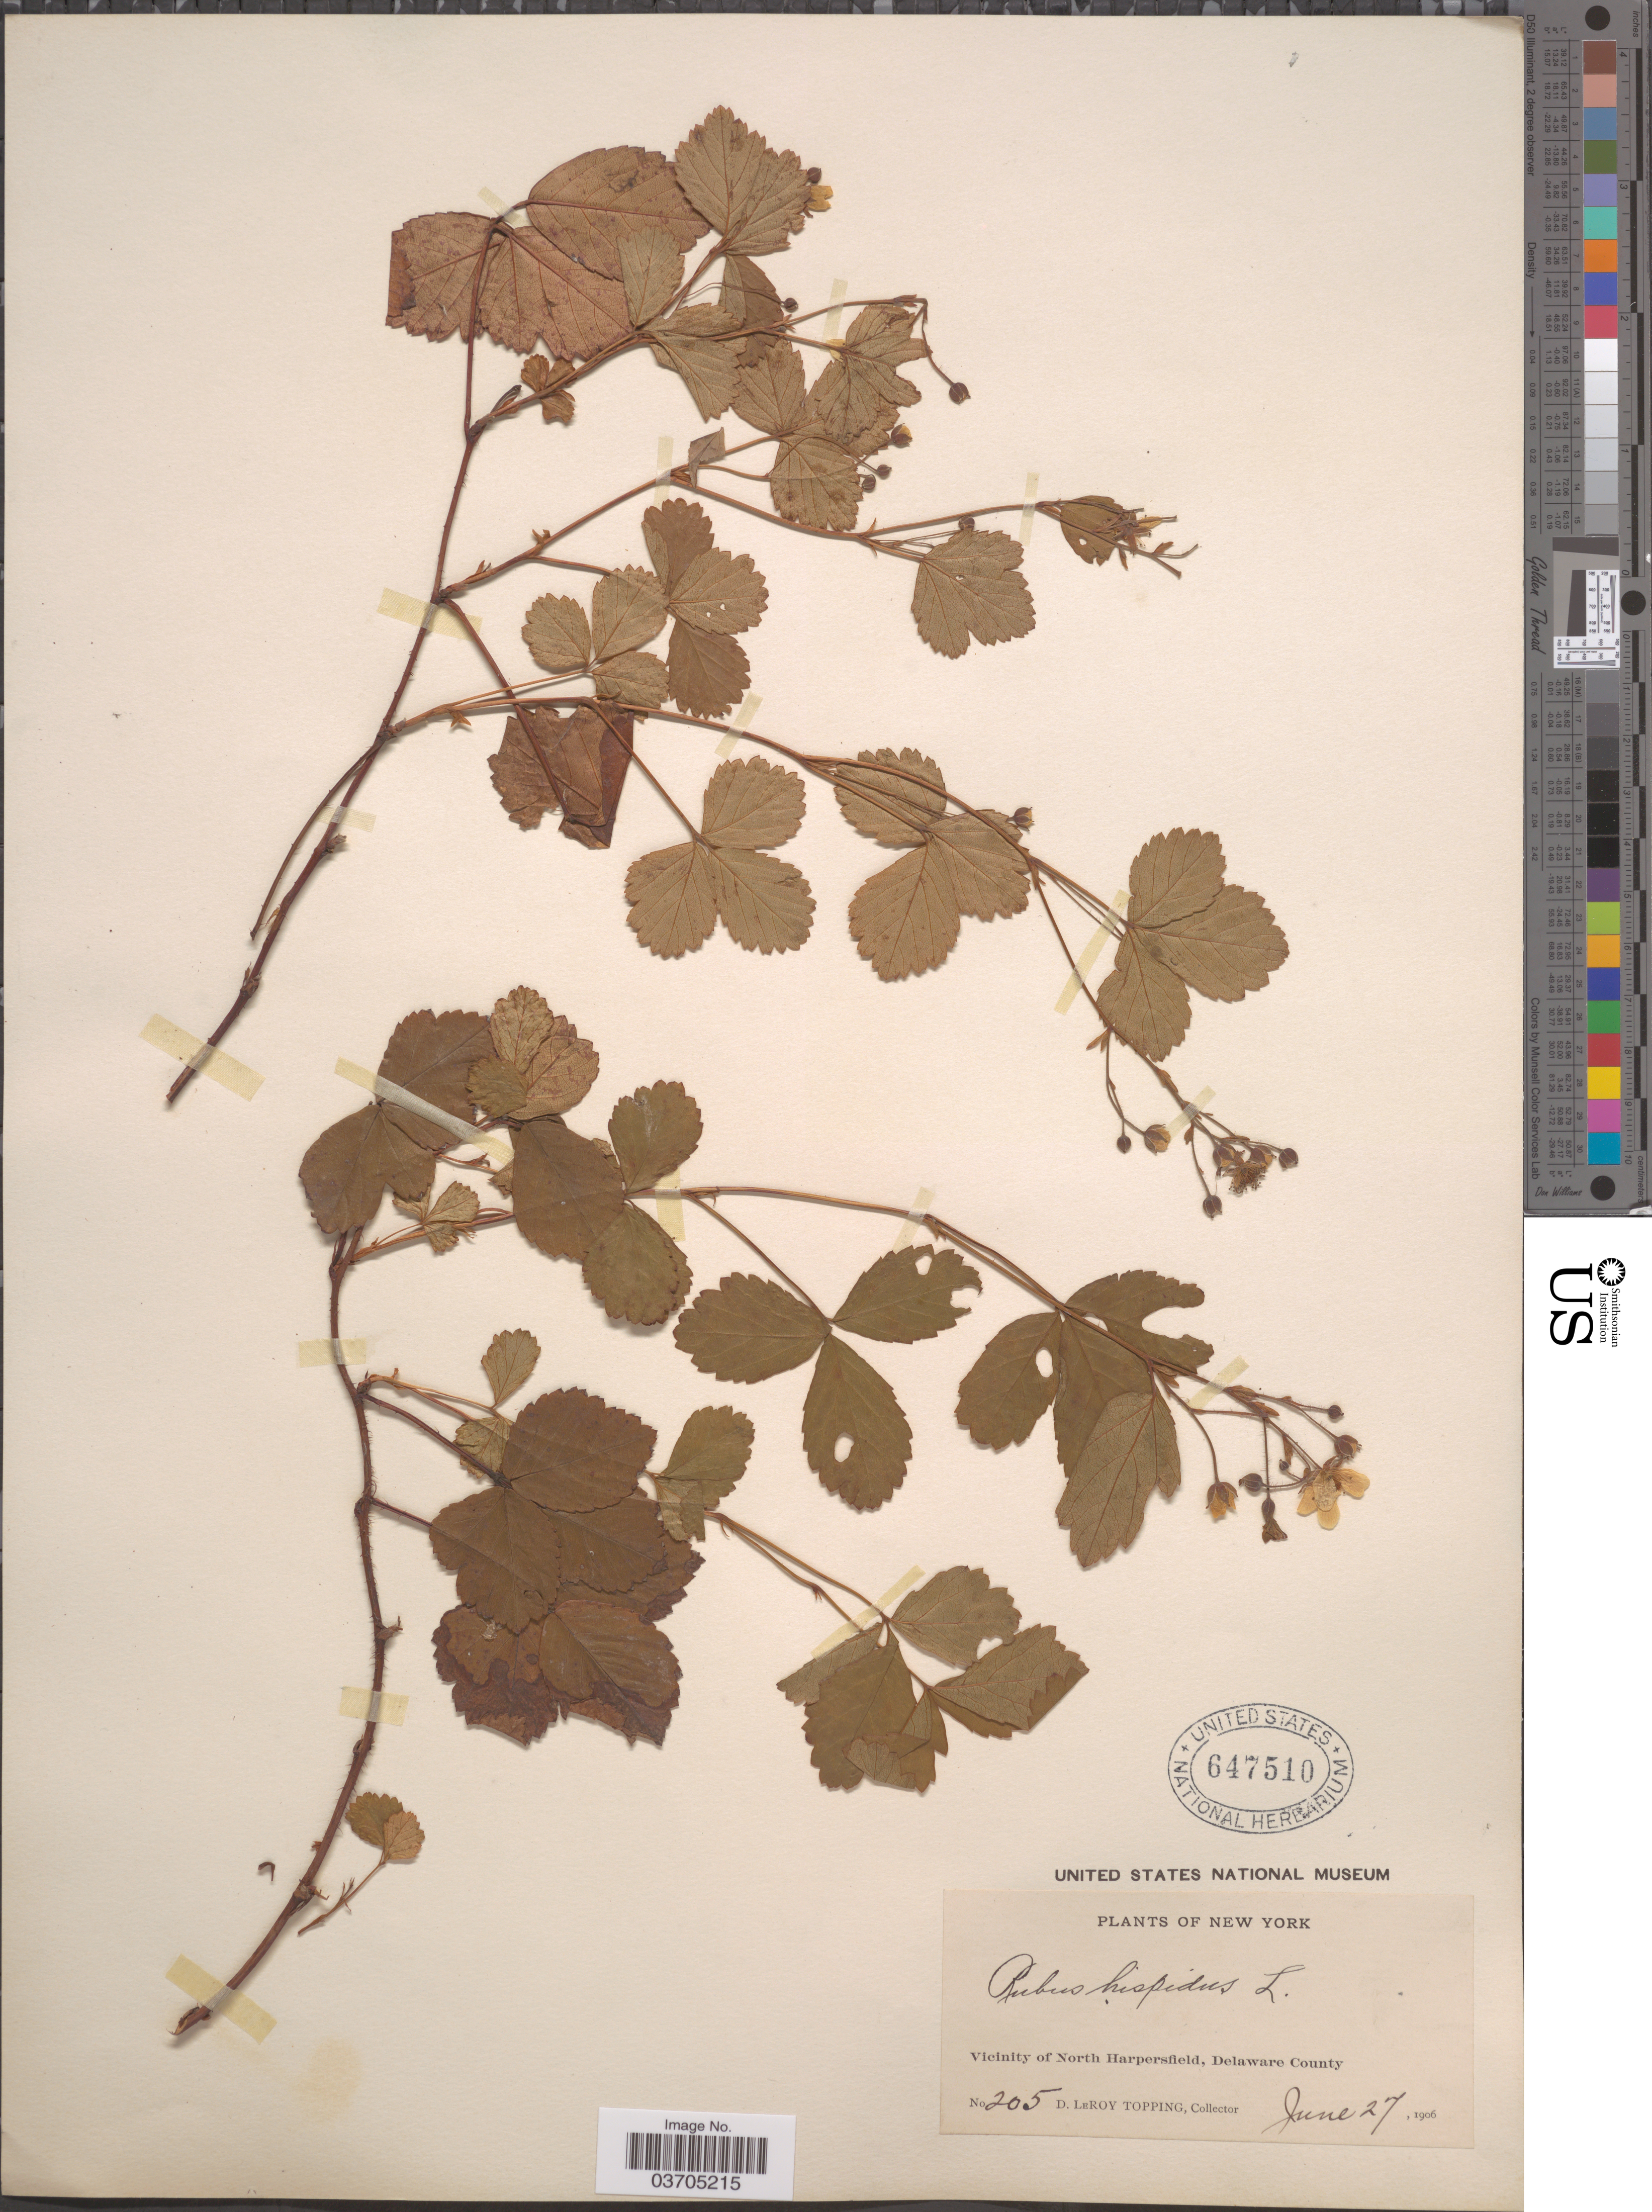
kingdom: Plantae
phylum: Tracheophyta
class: Magnoliopsida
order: Rosales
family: Rosaceae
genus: Rubus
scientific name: Rubus hispidus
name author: L.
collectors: D. L. Topping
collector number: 205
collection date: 1906-06-27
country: United States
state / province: New York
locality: Vicinity of North Harpersfield, Delaware County.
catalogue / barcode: US 647510